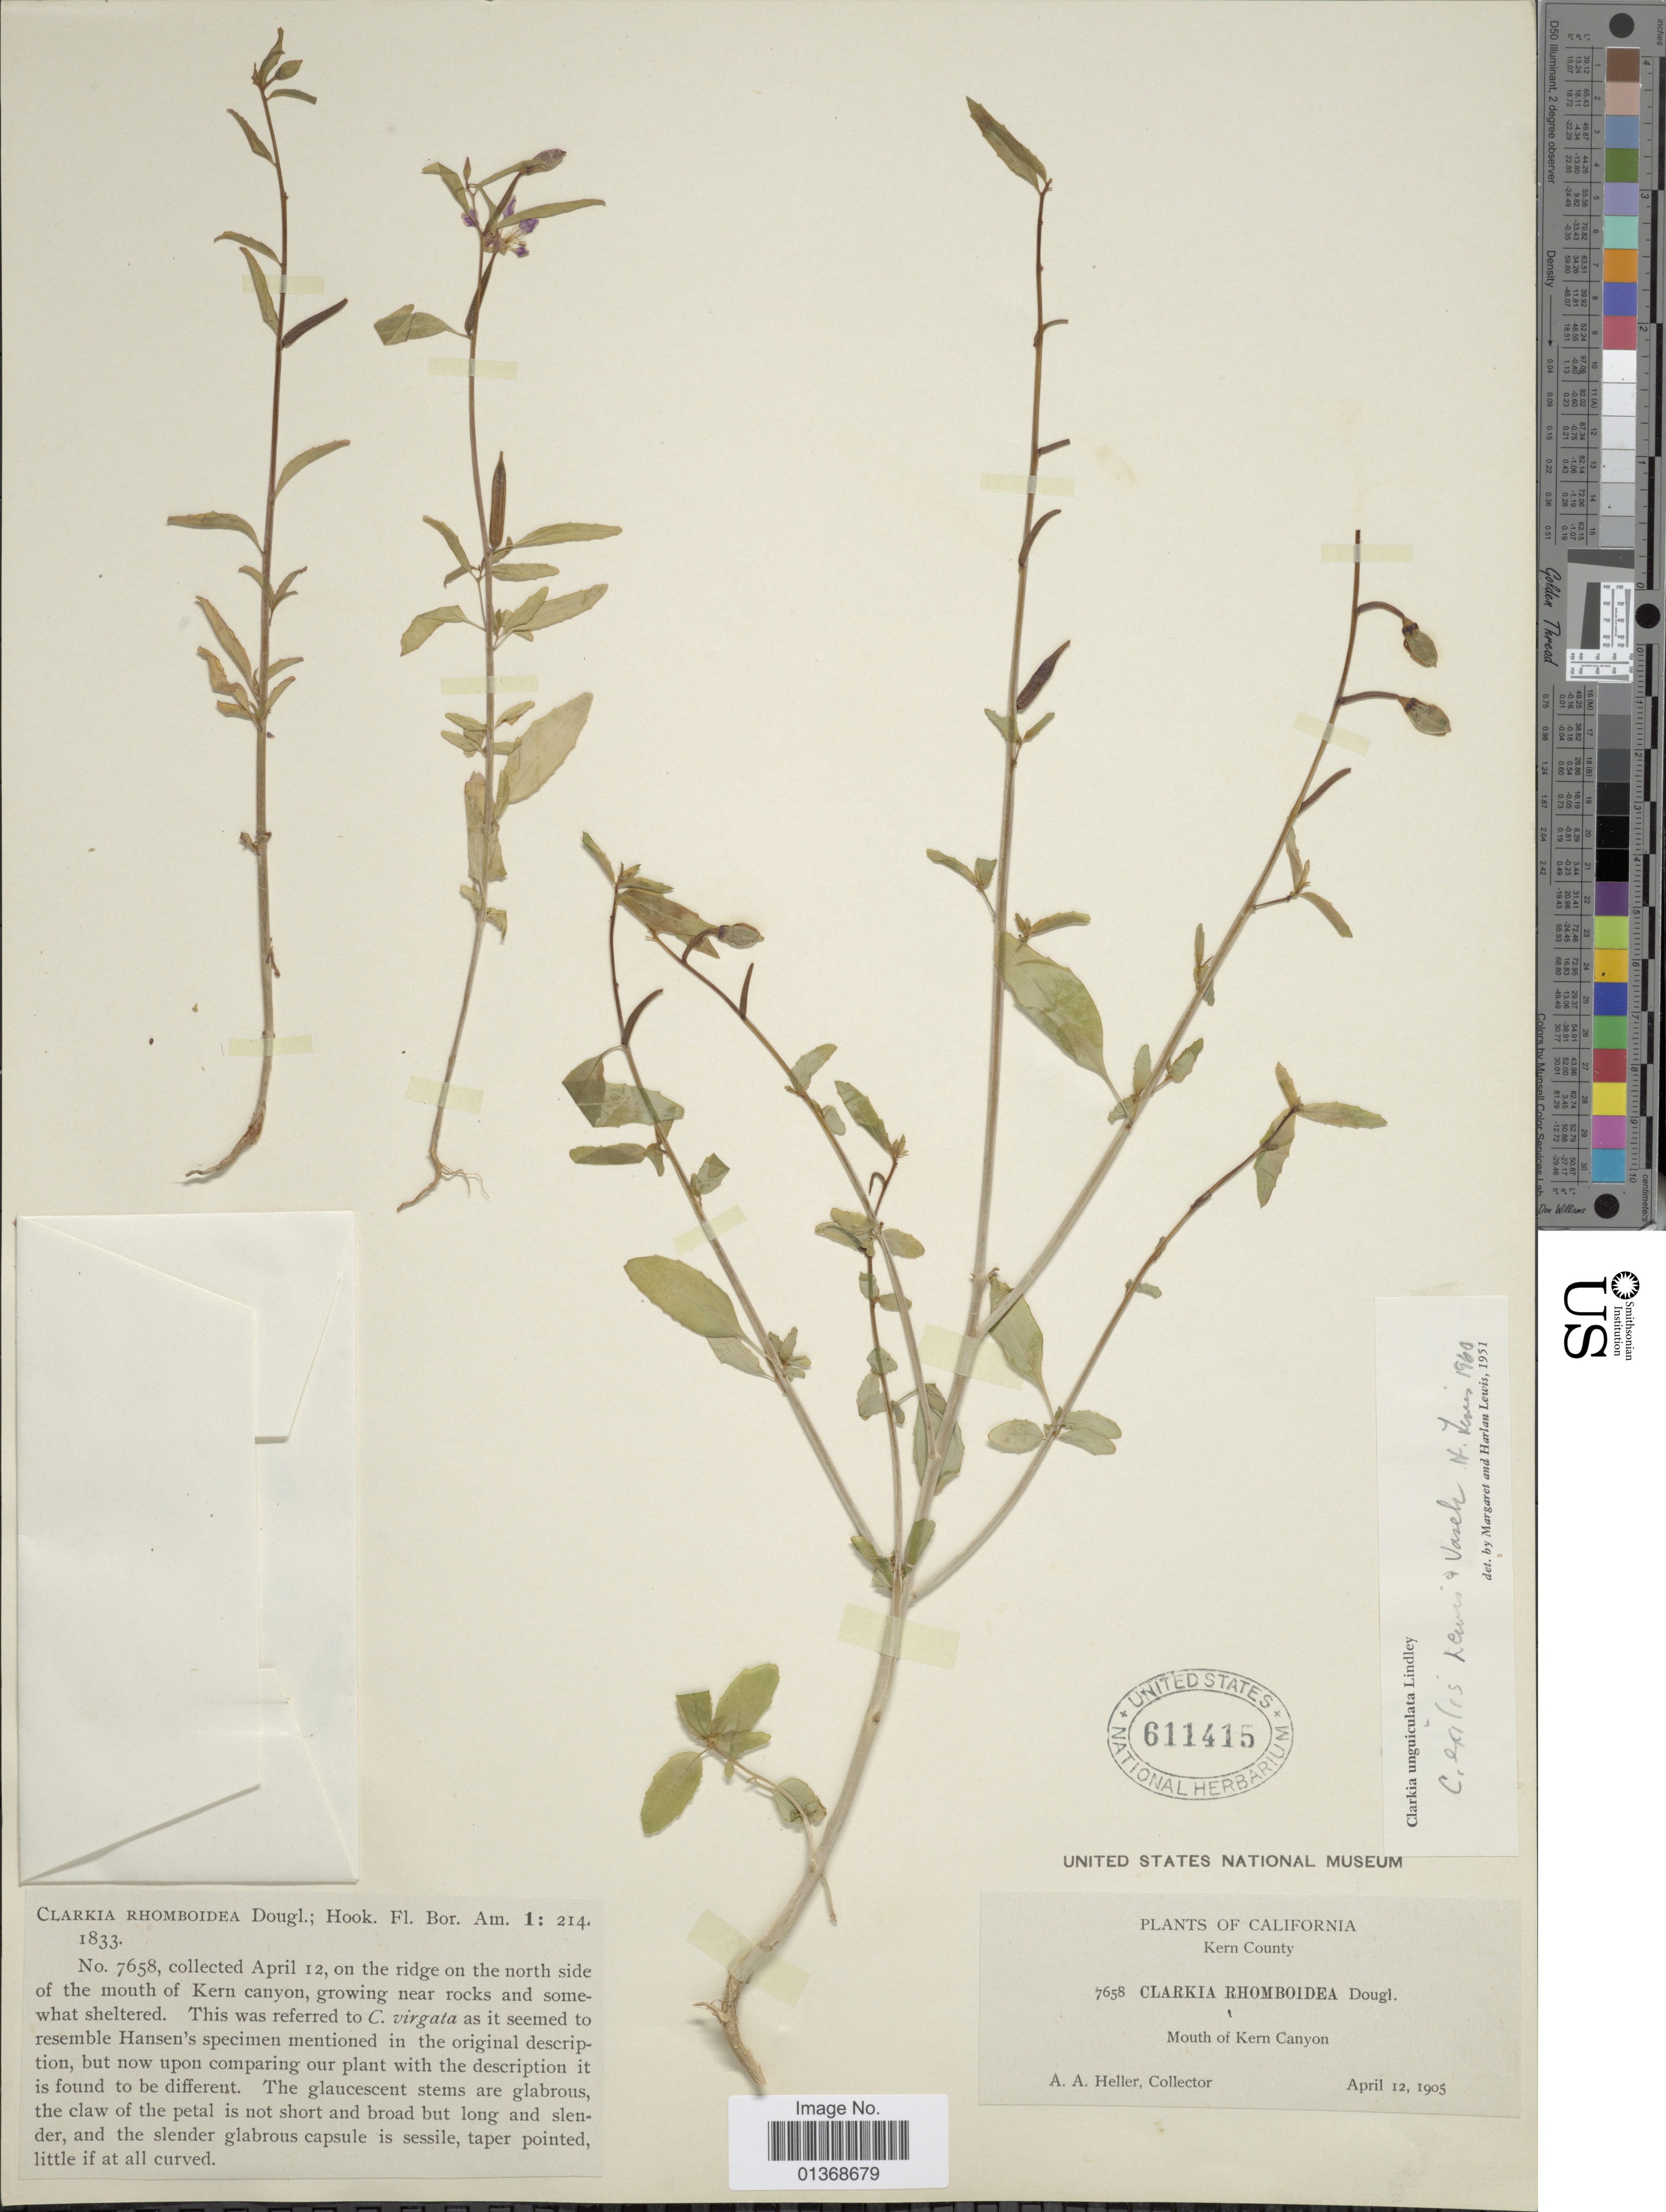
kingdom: Plantae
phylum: Tracheophyta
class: Magnoliopsida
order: Myrtales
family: Onagraceae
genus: Clarkia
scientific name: Clarkia unguiculata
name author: Lindl.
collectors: A. A. Heller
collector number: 7658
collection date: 1905-04-12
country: United States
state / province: California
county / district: Kern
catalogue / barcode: US 611415